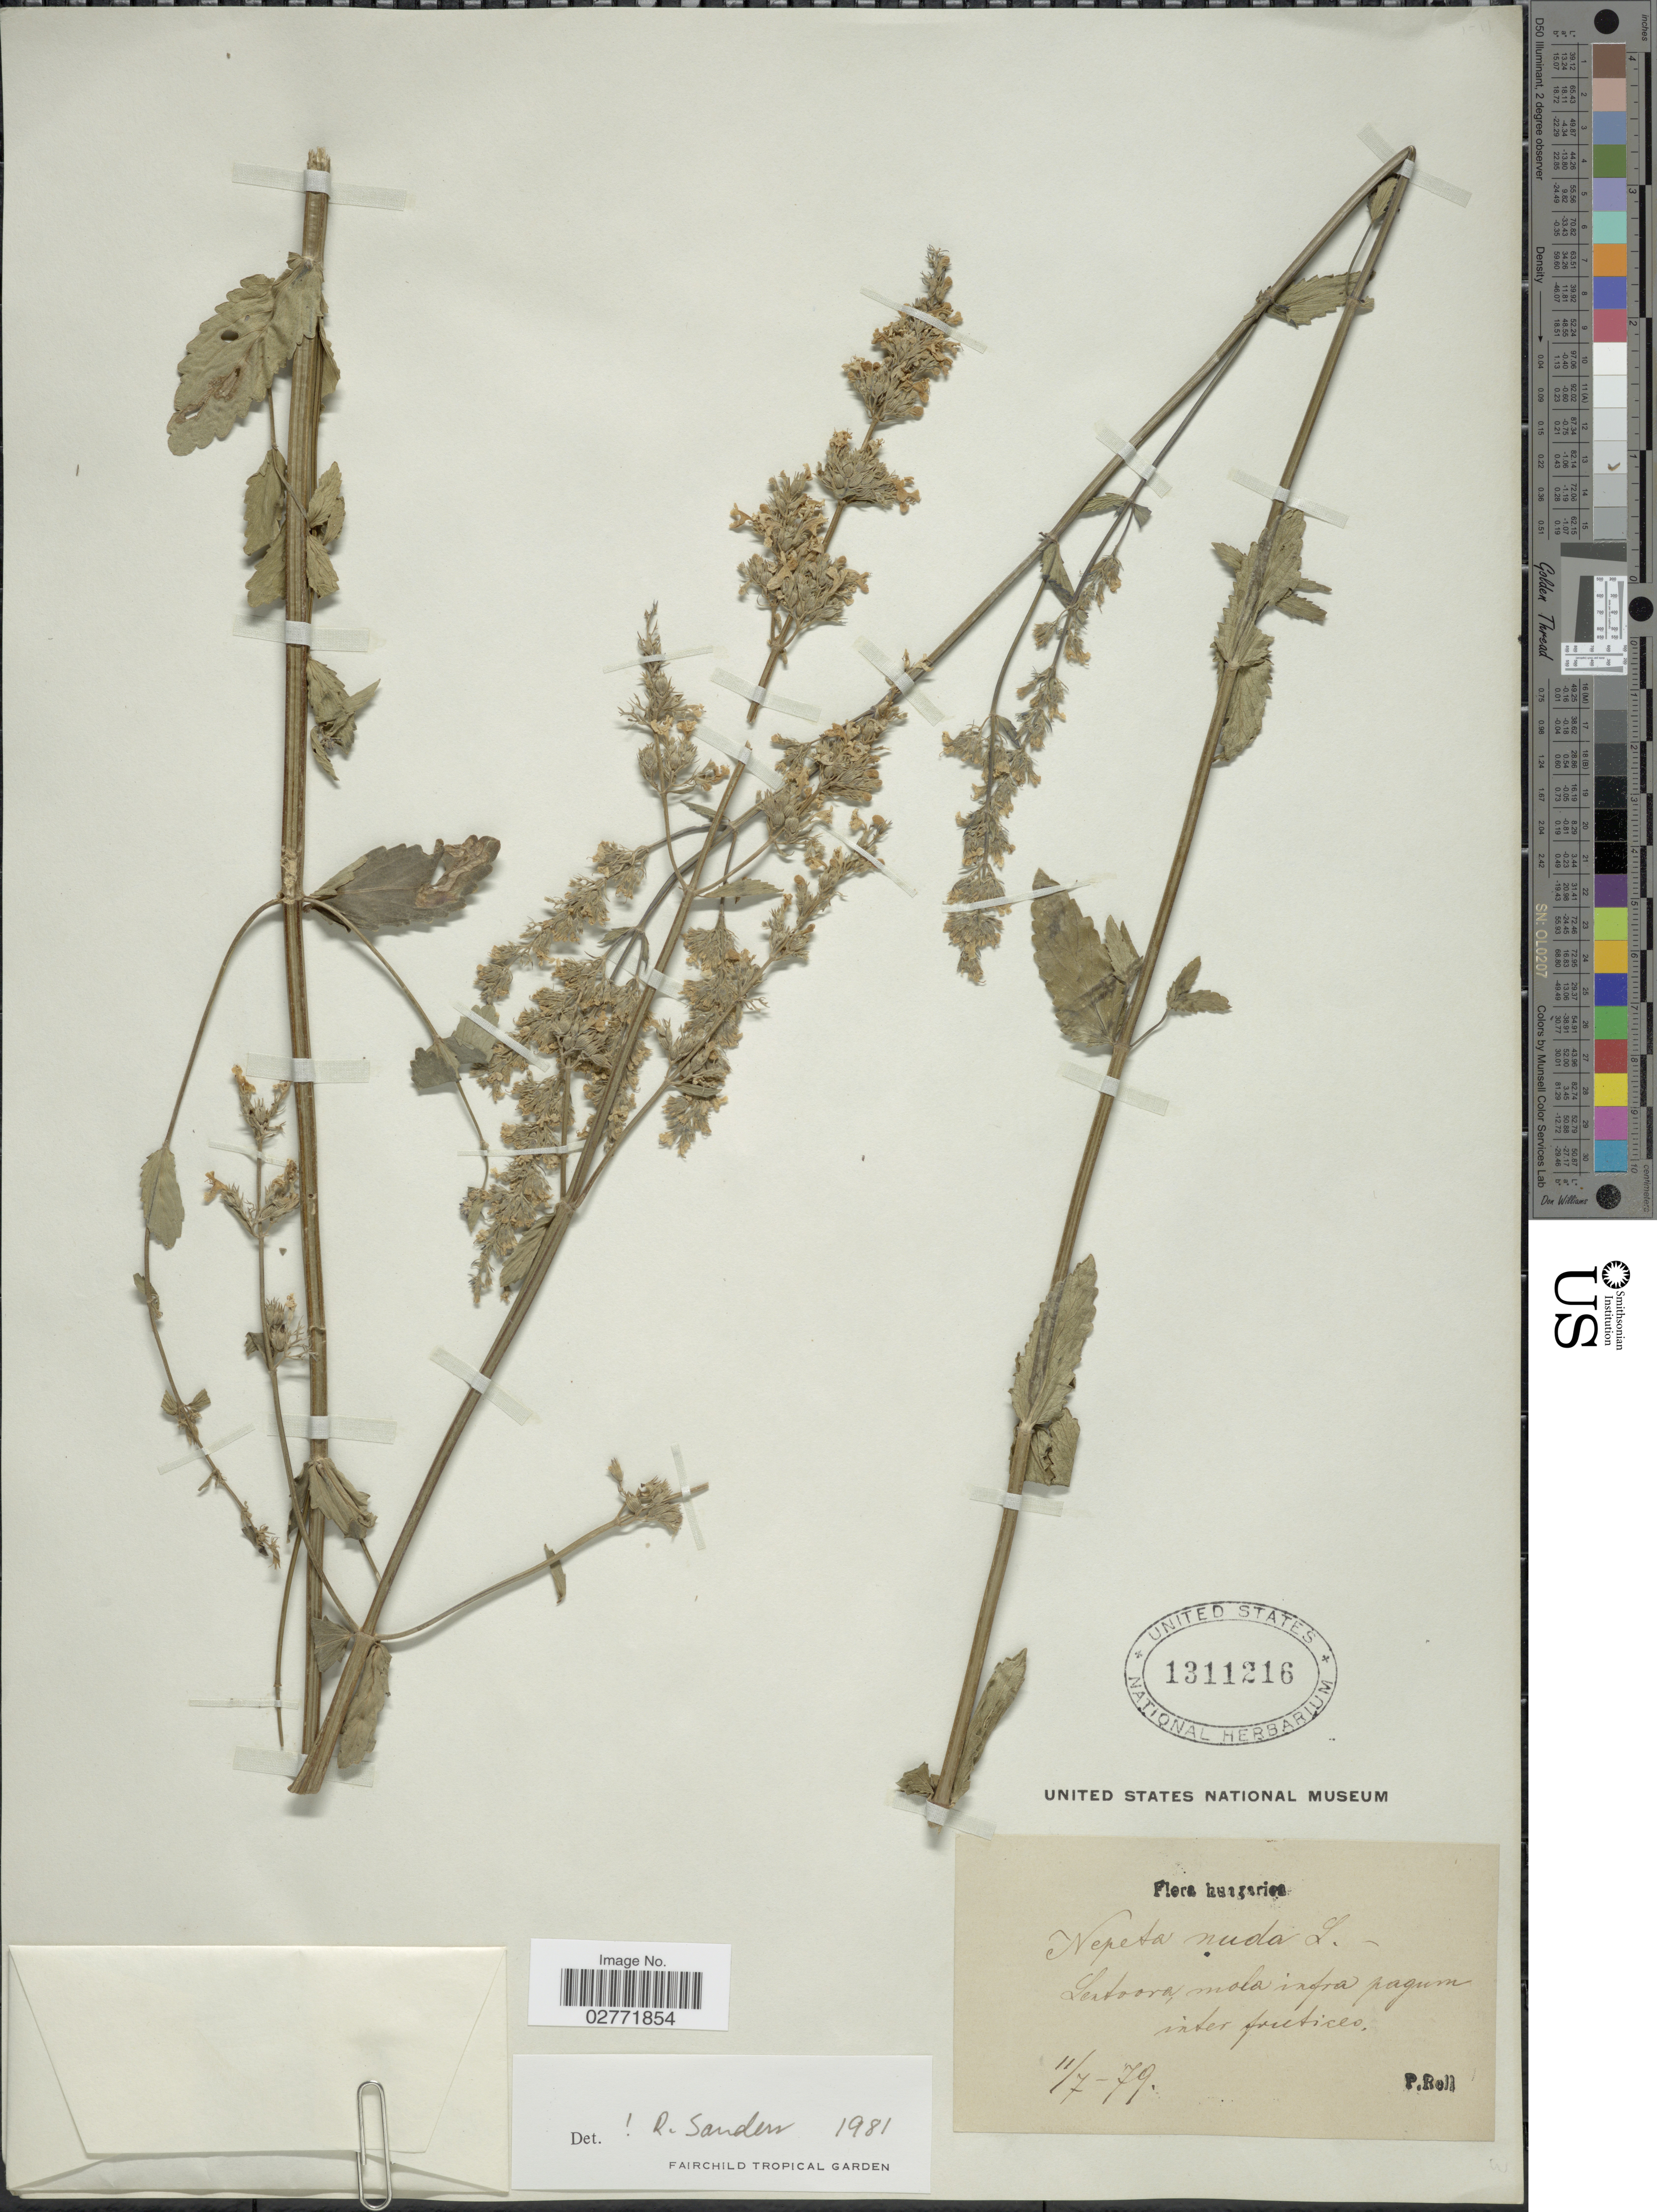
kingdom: Plantae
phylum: Tracheophyta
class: Magnoliopsida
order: Lamiales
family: Lamiaceae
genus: Nepeta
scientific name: Nepeta nuda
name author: L.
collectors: P. Rell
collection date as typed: Transcribed d/m/y: 11/7/79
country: Hungary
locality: Sentoora, mola infta pagum inter frutices.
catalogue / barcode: US 1311216